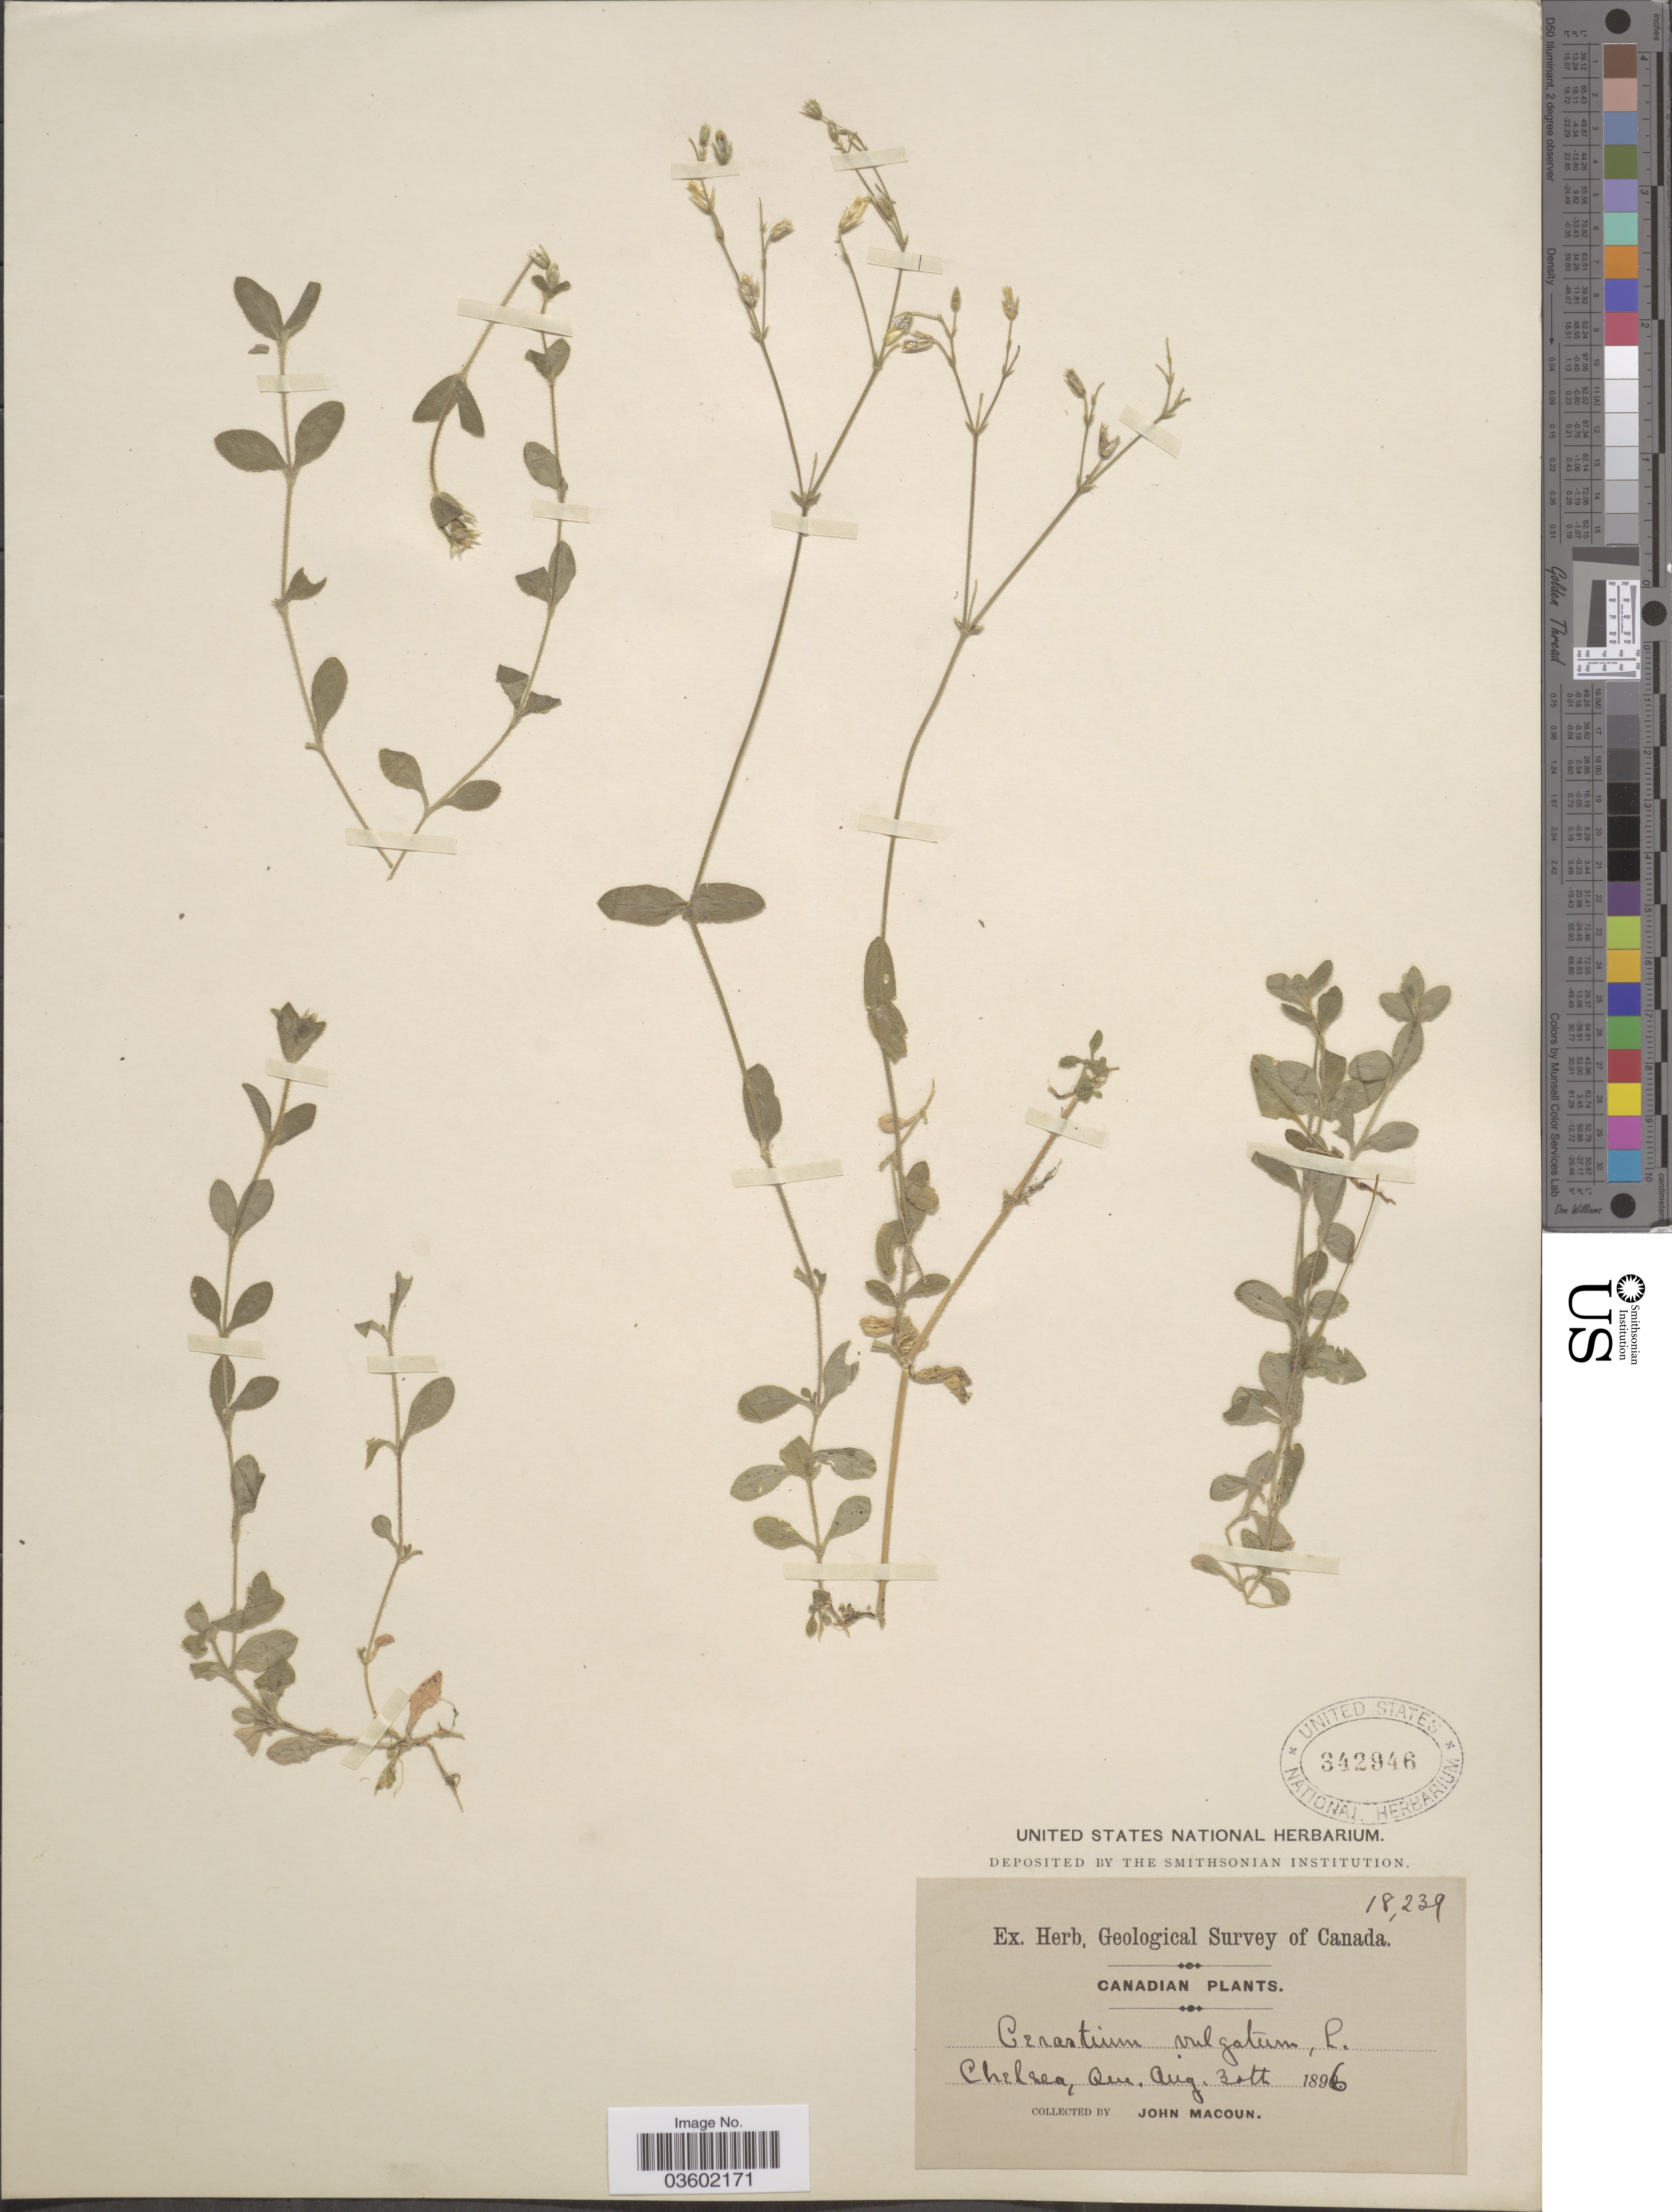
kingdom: Plantae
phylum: Tracheophyta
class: Magnoliopsida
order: Caryophyllales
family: Caryophyllaceae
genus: Cerastium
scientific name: Cerastium vulgatum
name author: L.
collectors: J. Macoun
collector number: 18239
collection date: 1896-08-30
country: Canada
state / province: Quebec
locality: Chelsea.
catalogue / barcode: US 342946